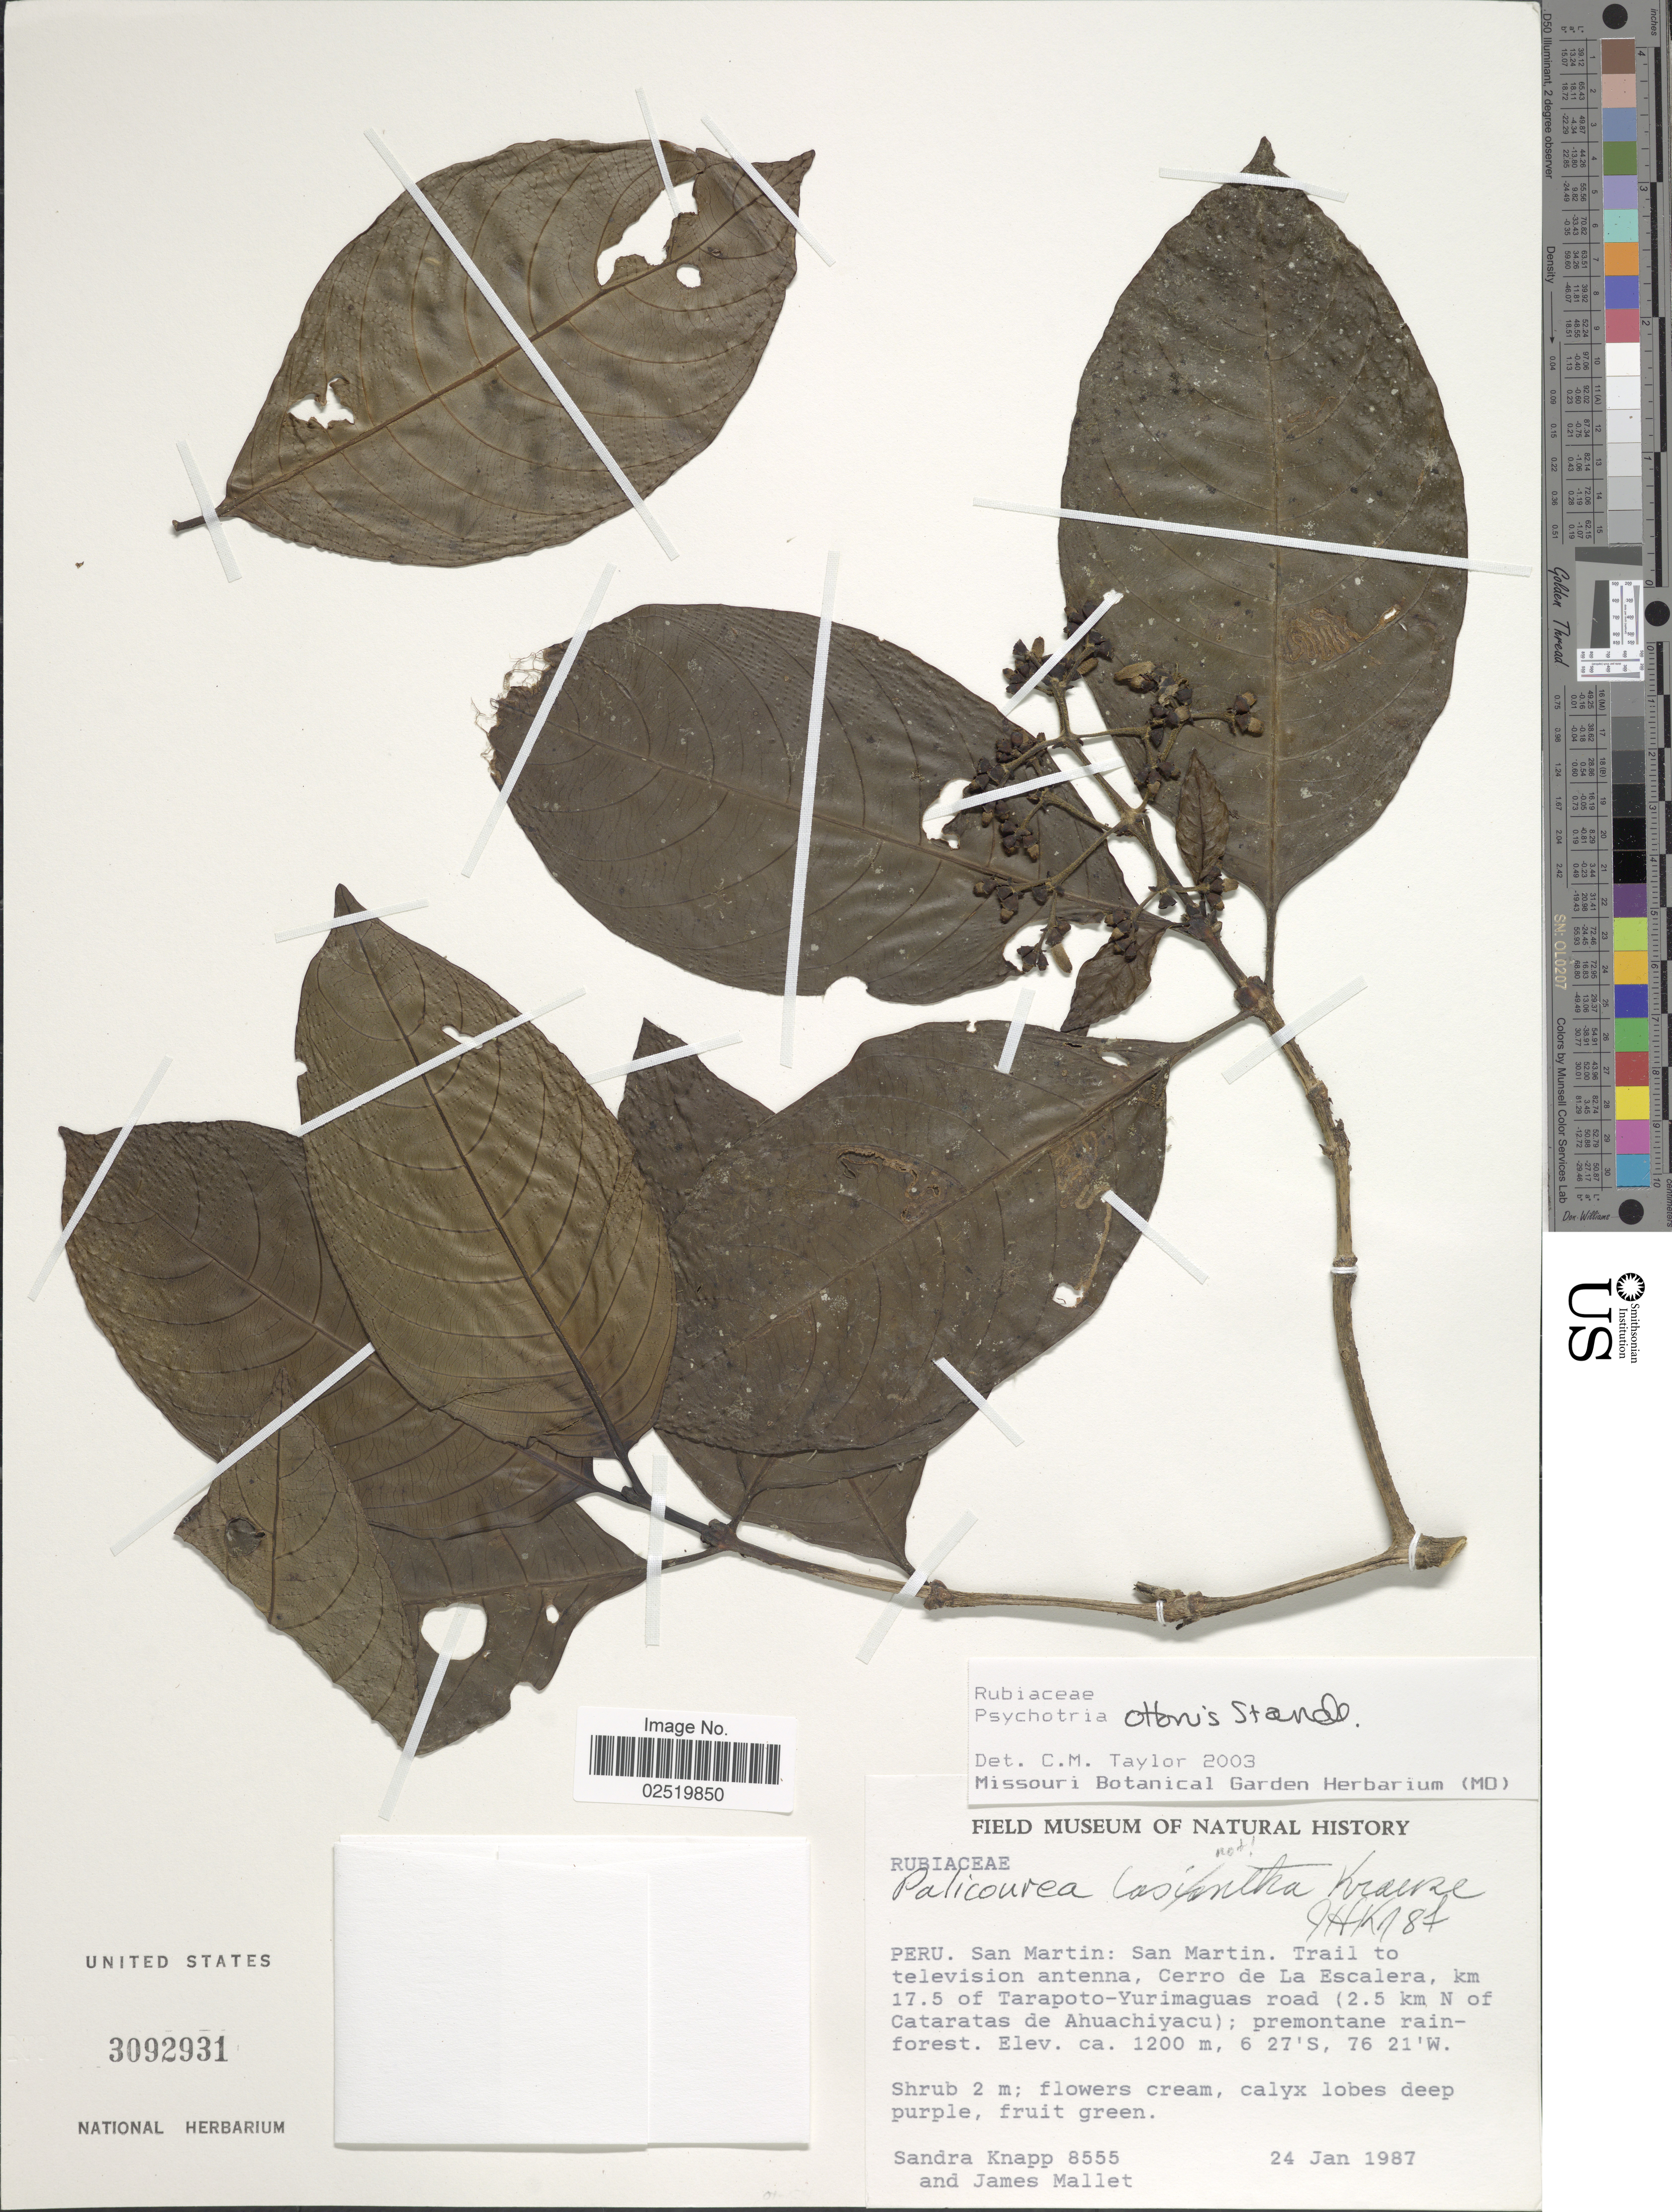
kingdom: Plantae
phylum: Tracheophyta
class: Magnoliopsida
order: Gentianales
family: Rubiaceae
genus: Psychotria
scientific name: Psychotria ottonis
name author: Standl.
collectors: S. Knapp & J. Mallett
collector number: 8555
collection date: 1987-01-24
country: Peru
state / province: San Martín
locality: San Martin. Trail to television antenna, Cerro de La Escalera, km 17.5 of Tarapoto-Yurimaguas road (2.5 km N of Cataratas de Ahuachiyacu)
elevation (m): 1200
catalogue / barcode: US 3092931